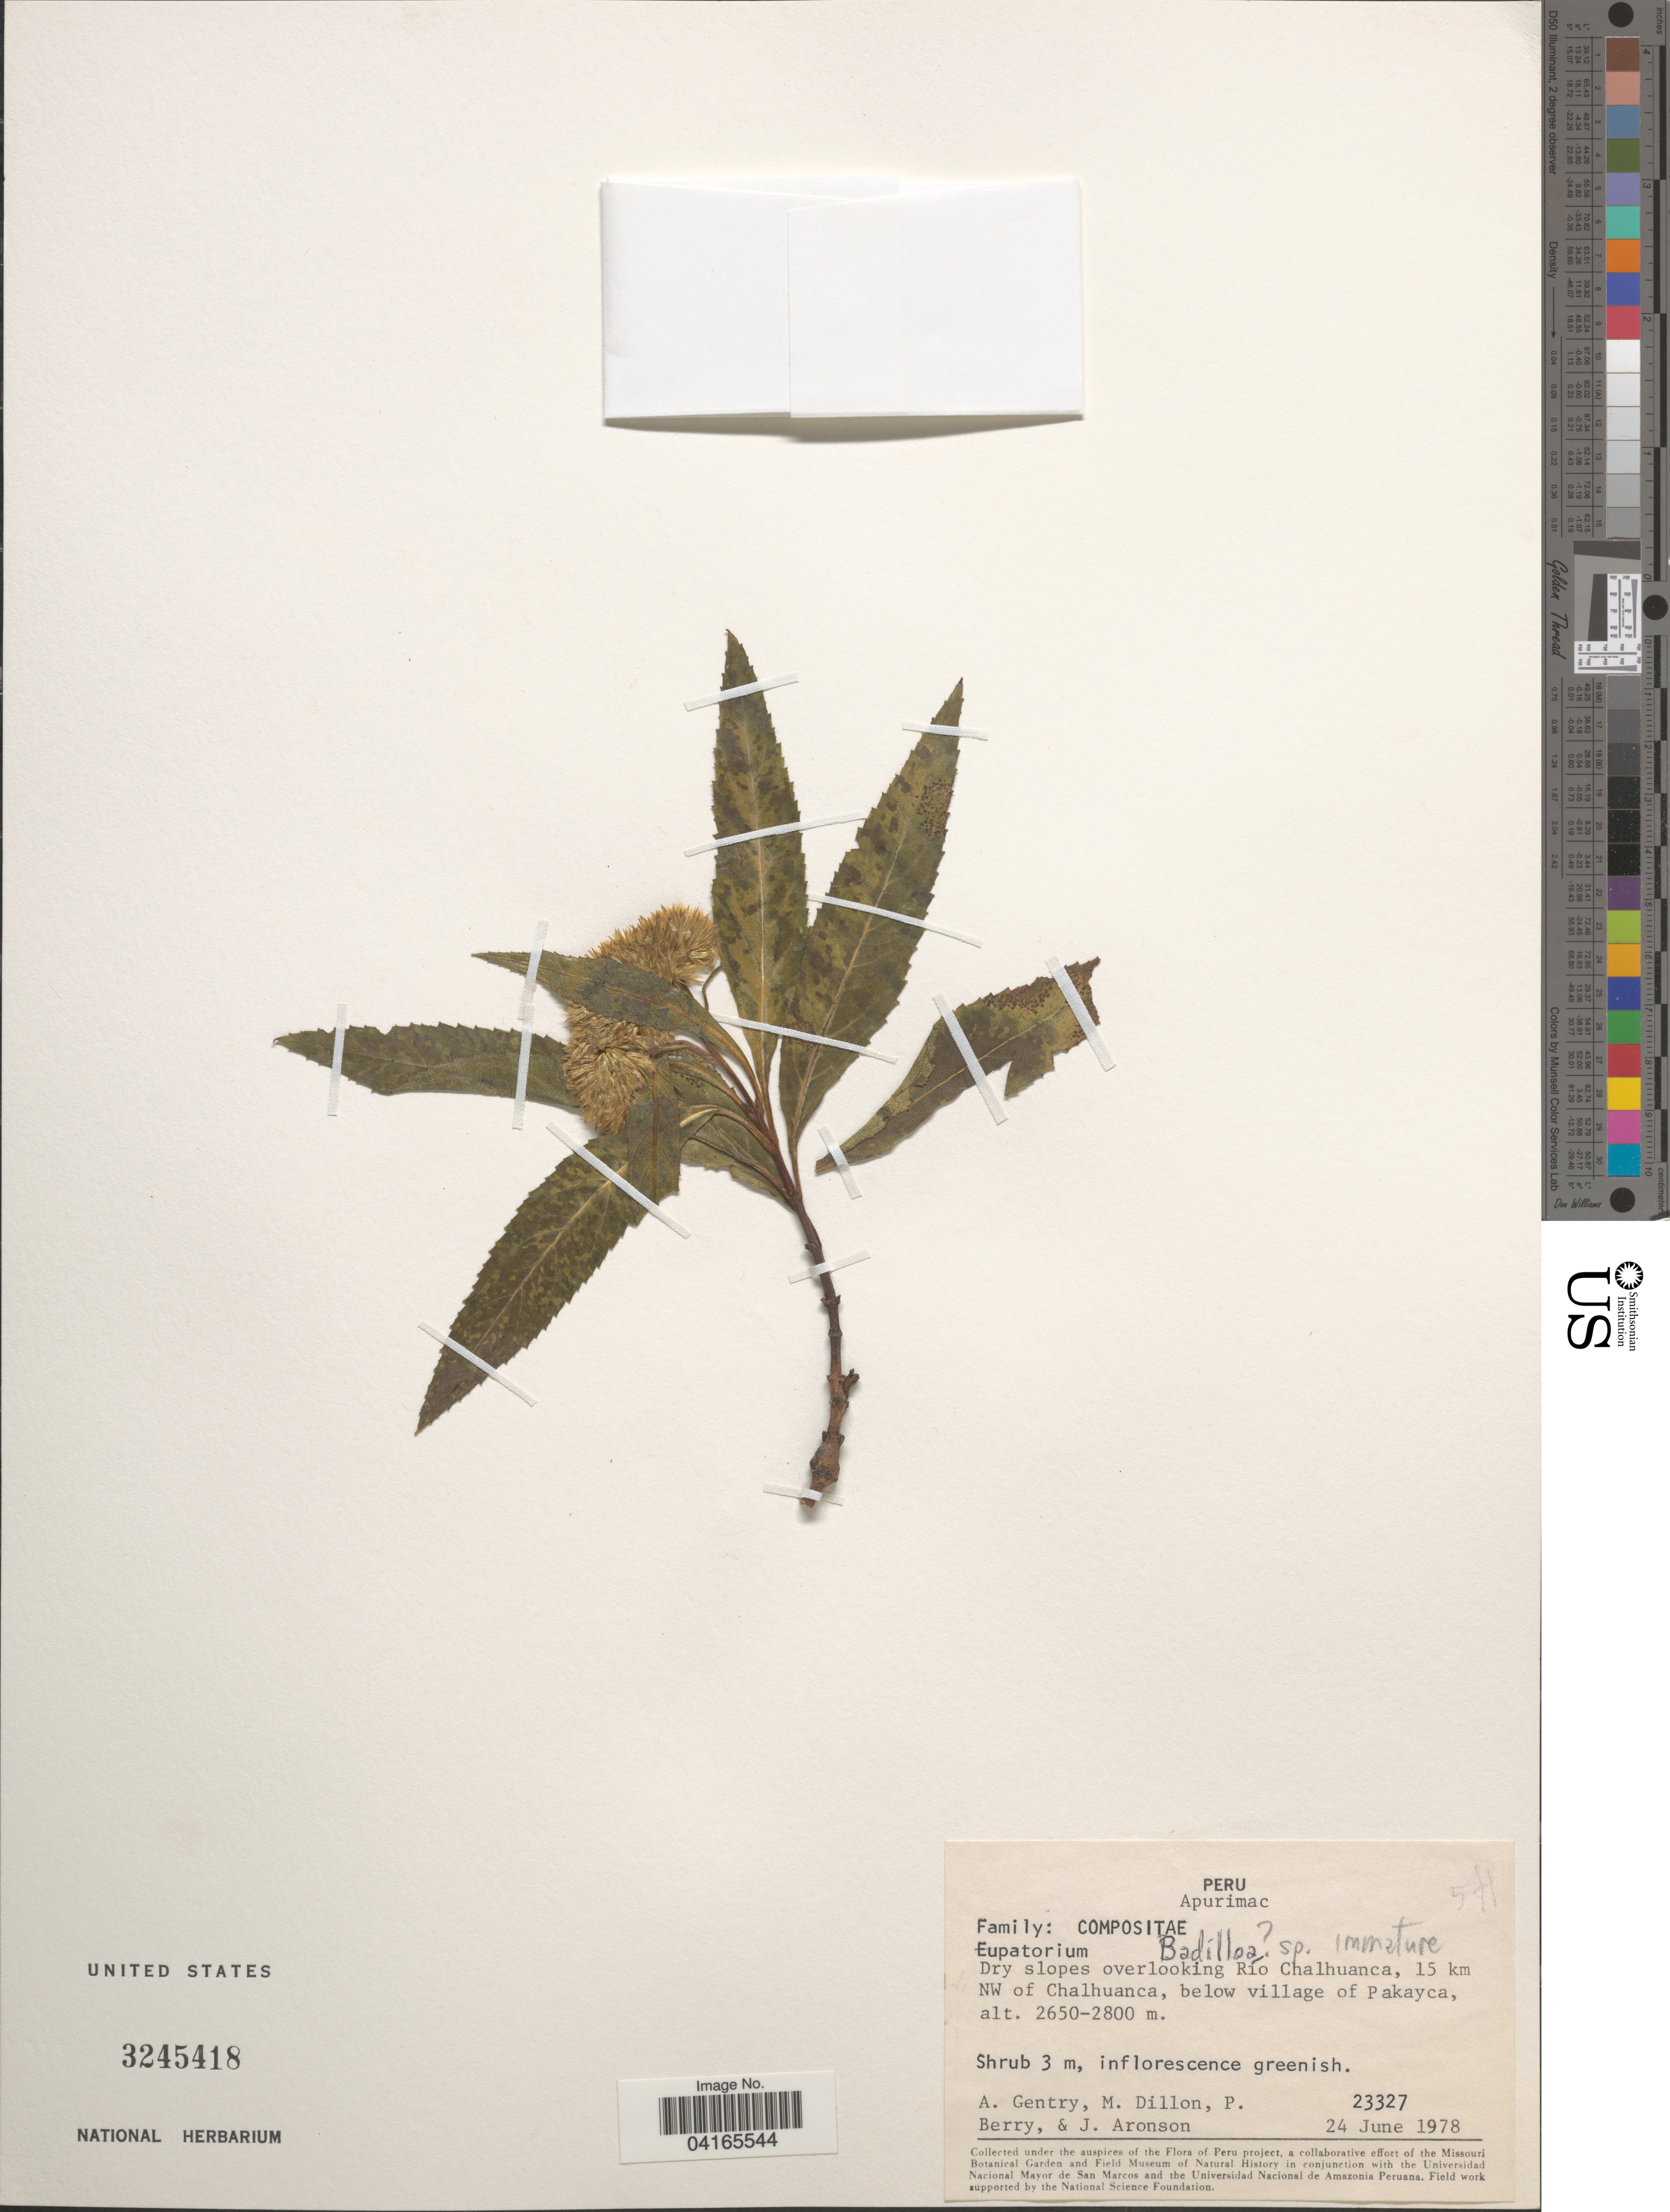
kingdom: Plantae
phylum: Tracheophyta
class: Magnoliopsida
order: Asterales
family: Asteraceae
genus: Badilloa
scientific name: Badilloa sp.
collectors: A. H. Gentry, M. O. Dillon, P. Berry & J. Aronson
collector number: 23327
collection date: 1978-06-24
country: Peru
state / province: Apurimac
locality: Dry slopes overlooking Río Chalhuanca, 15 km NW of Chalhuanca, below village of Pakayca.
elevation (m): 2650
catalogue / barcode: US 3245418